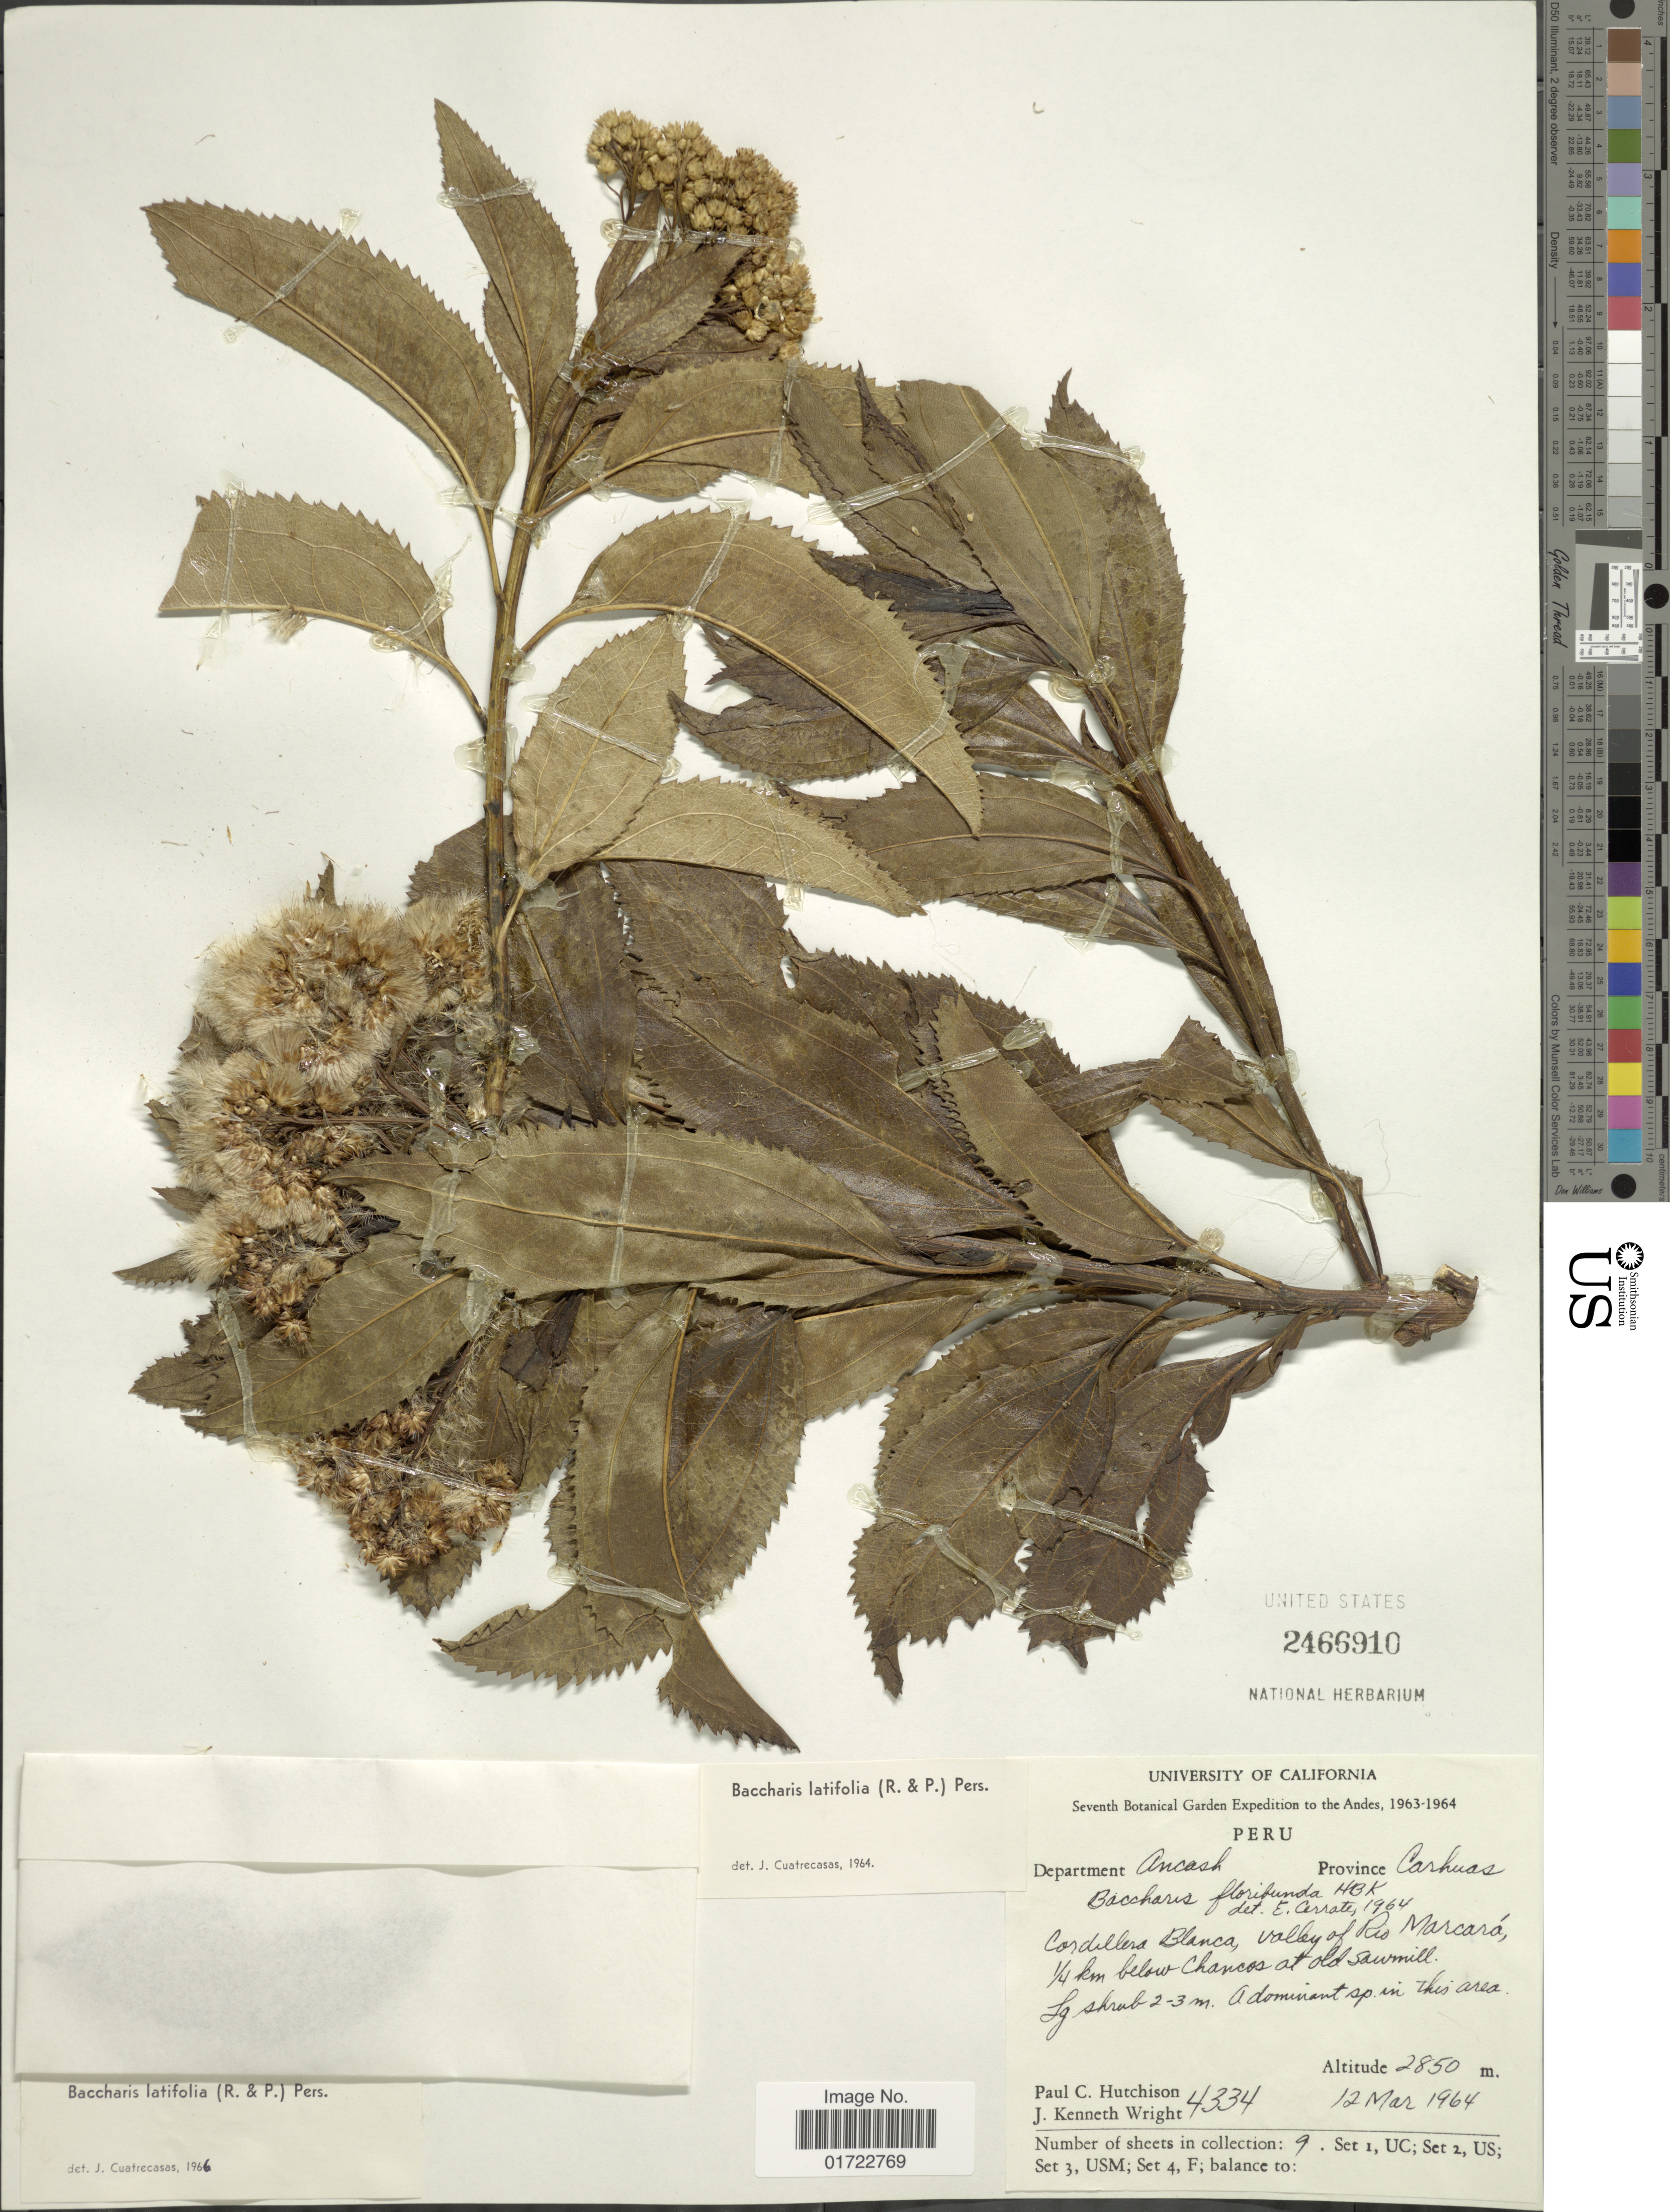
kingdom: Plantae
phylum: Tracheophyta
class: Magnoliopsida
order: Asterales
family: Asteraceae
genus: Baccharis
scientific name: Baccharis latifolia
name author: (Ruiz & Pav.) Pers.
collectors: P. C. Hutchison & J. K. Wright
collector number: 4334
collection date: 1964-03-12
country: Peru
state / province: Ancash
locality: Department of Ancash, Province Cashuas, Cordillera Blanca, valley of Rio Marcará. 1/4 km below Chancos at old summit.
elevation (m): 2850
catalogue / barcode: US 2466910